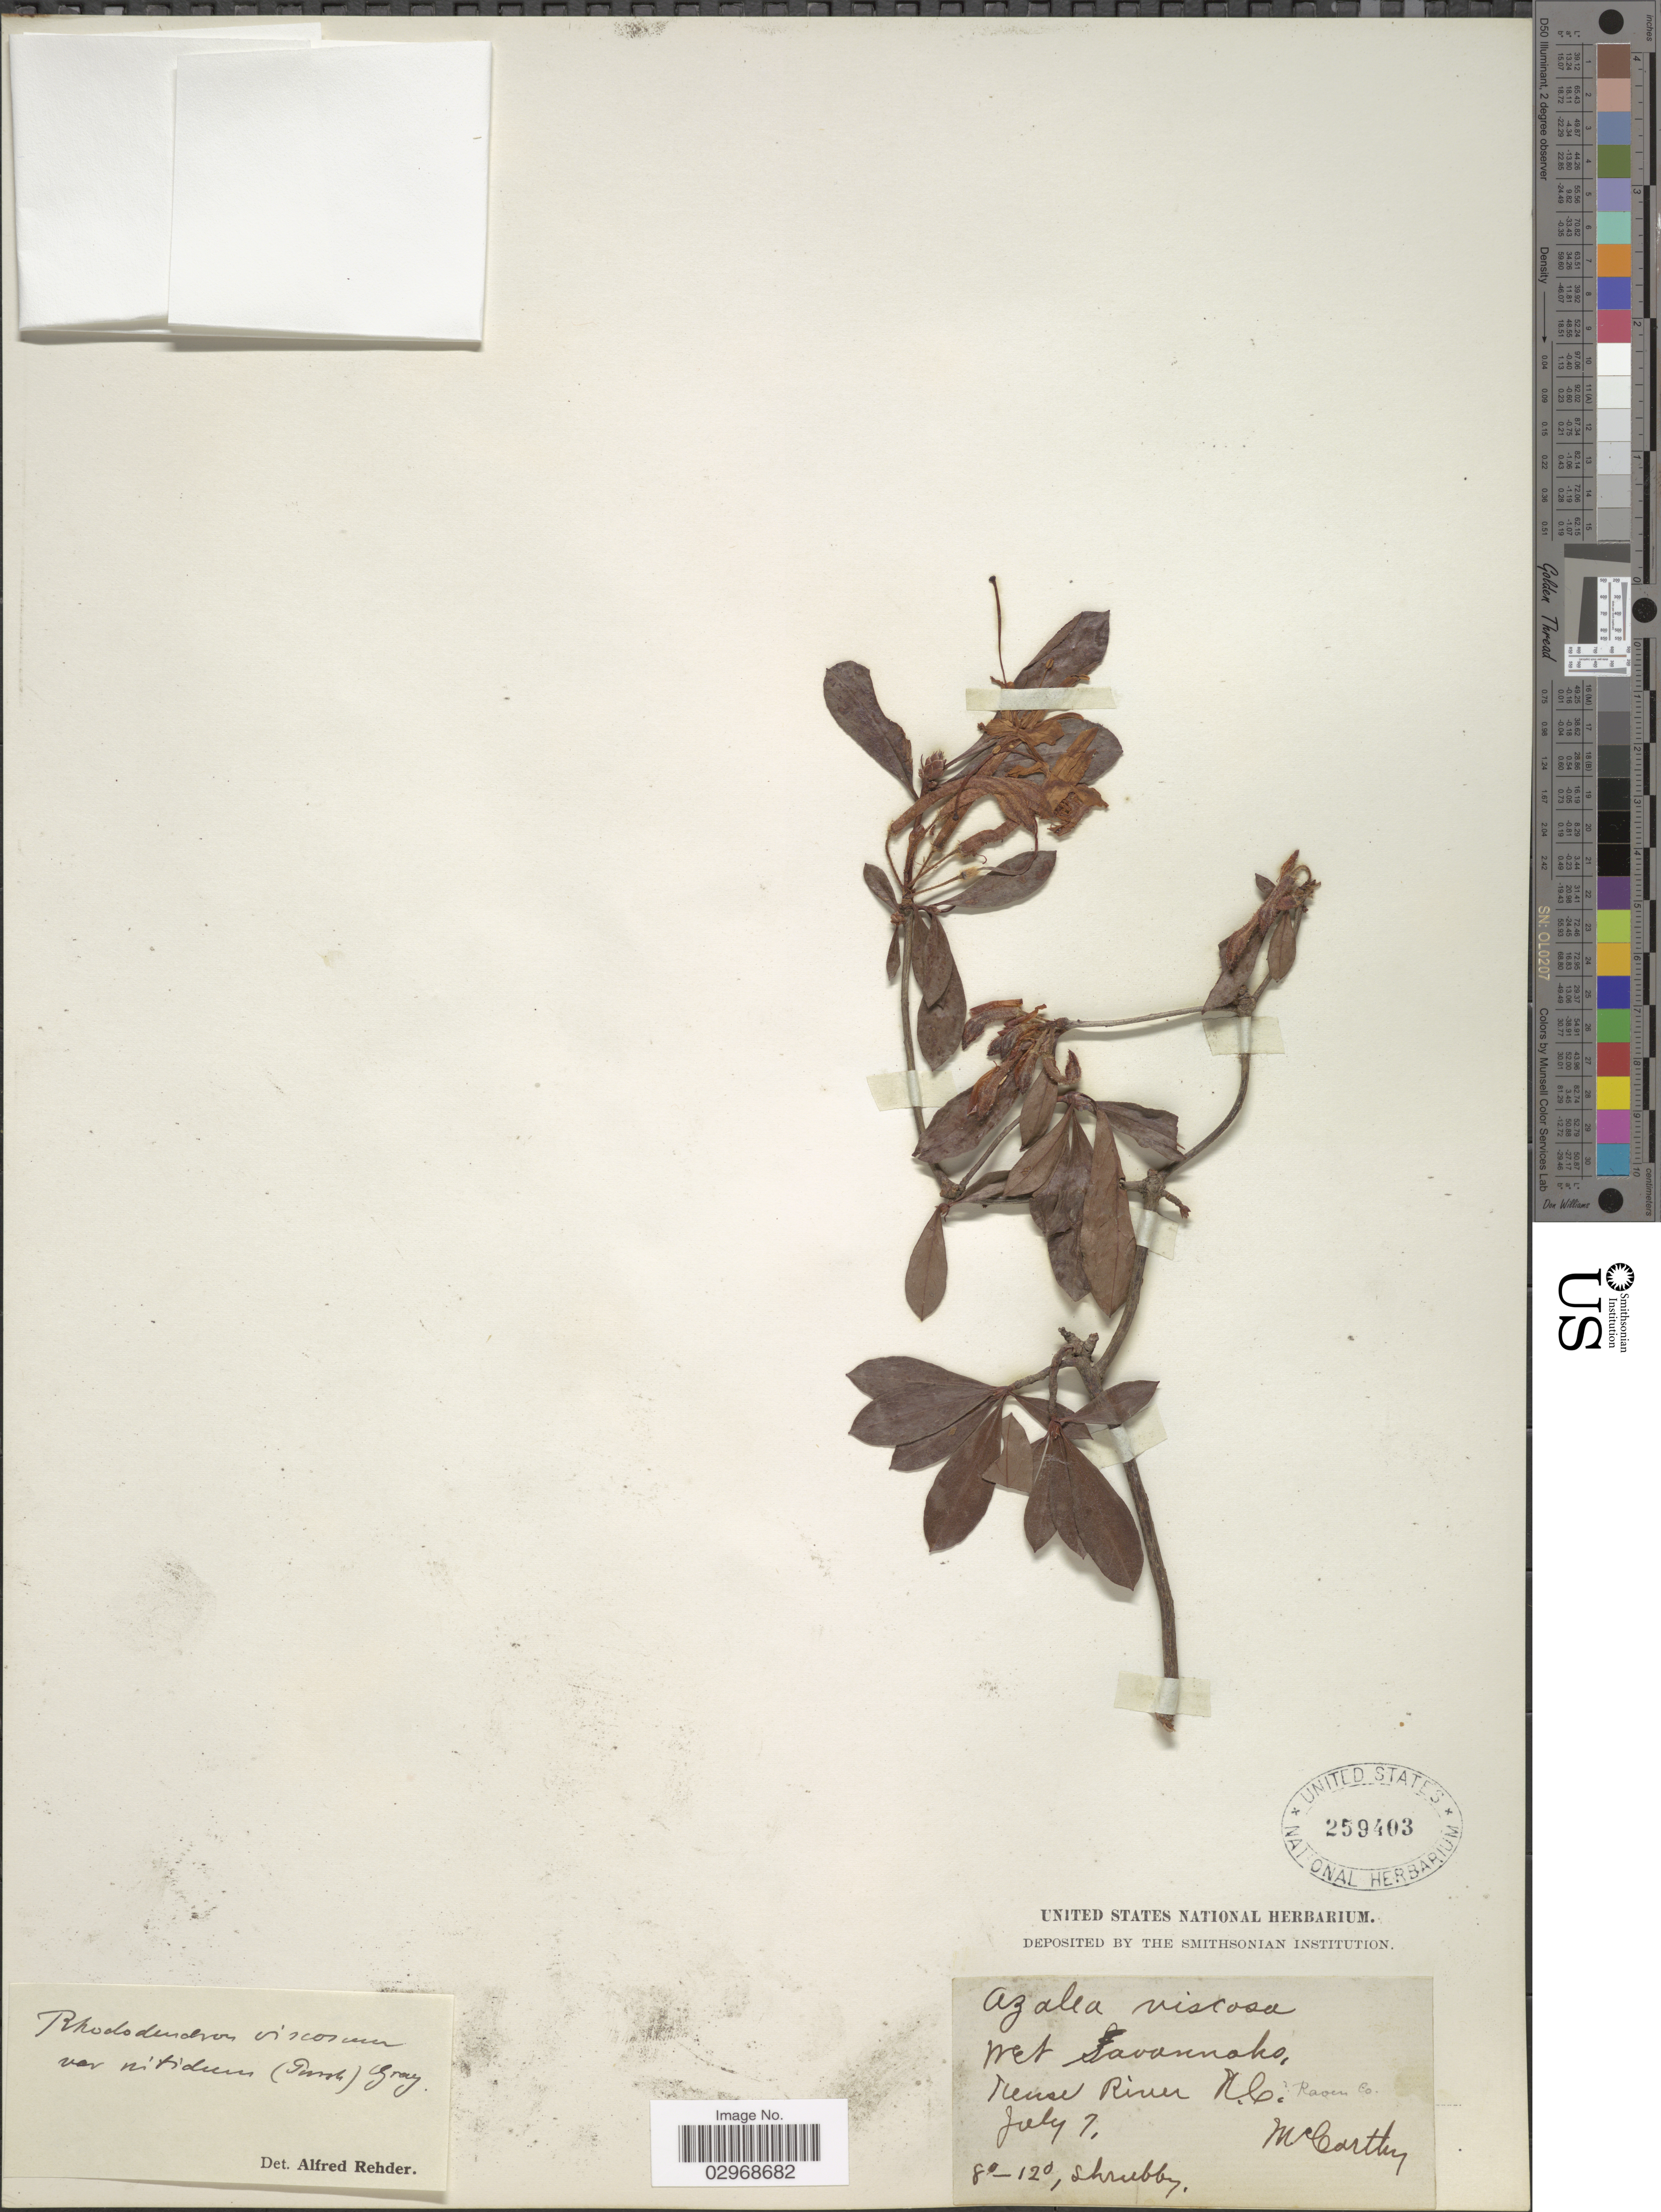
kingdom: Plantae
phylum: Tracheophyta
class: Magnoliopsida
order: Ericales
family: Ericaceae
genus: Rhododendron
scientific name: Rhododendron viscosum var. nitidum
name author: (Pursh) A. Gray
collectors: -- McCarthy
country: United States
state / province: North Carolina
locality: Dense River, NC., Raven Co.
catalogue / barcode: US 259403